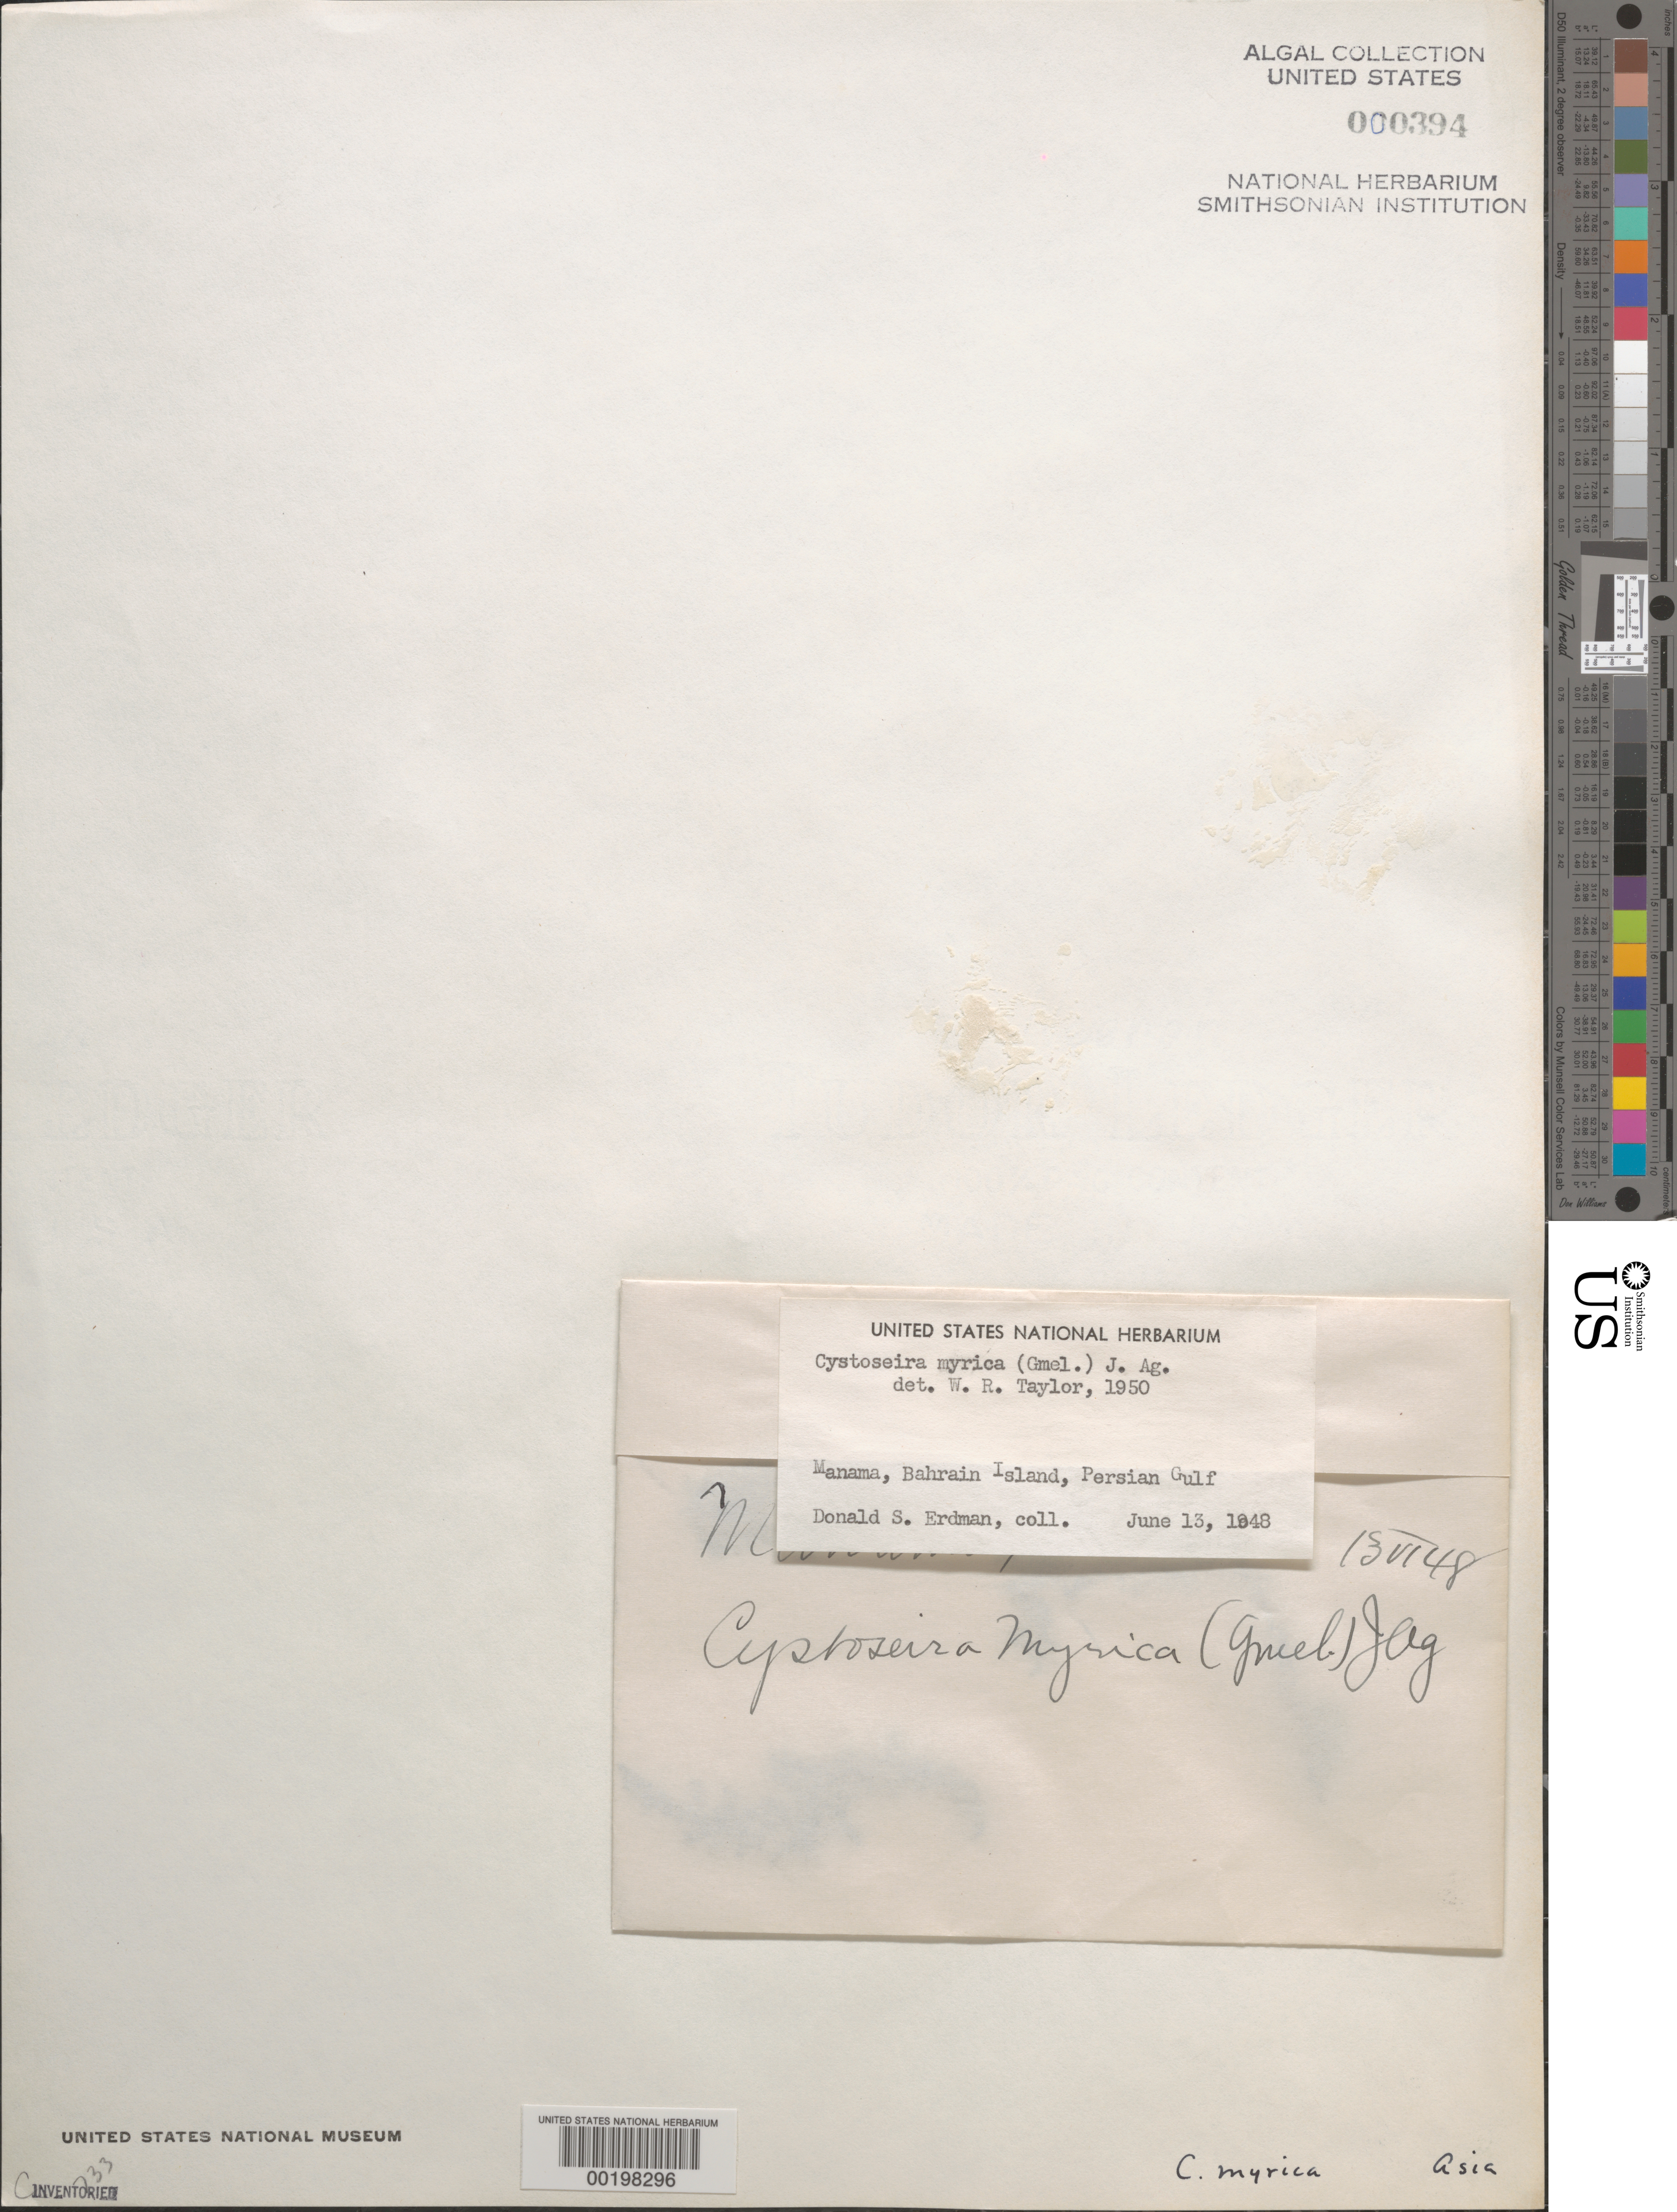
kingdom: Chromista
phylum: Ochrophyta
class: Phaeophyceae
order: Fucales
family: Sargassaceae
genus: Cystoseira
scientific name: Cystoseira myrica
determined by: Taylor, William R.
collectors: D. Erdman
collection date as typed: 13 Jun 1948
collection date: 1948-06-13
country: Bahrain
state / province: Bahrain Island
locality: Manama, Persian Gulf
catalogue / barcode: US 394